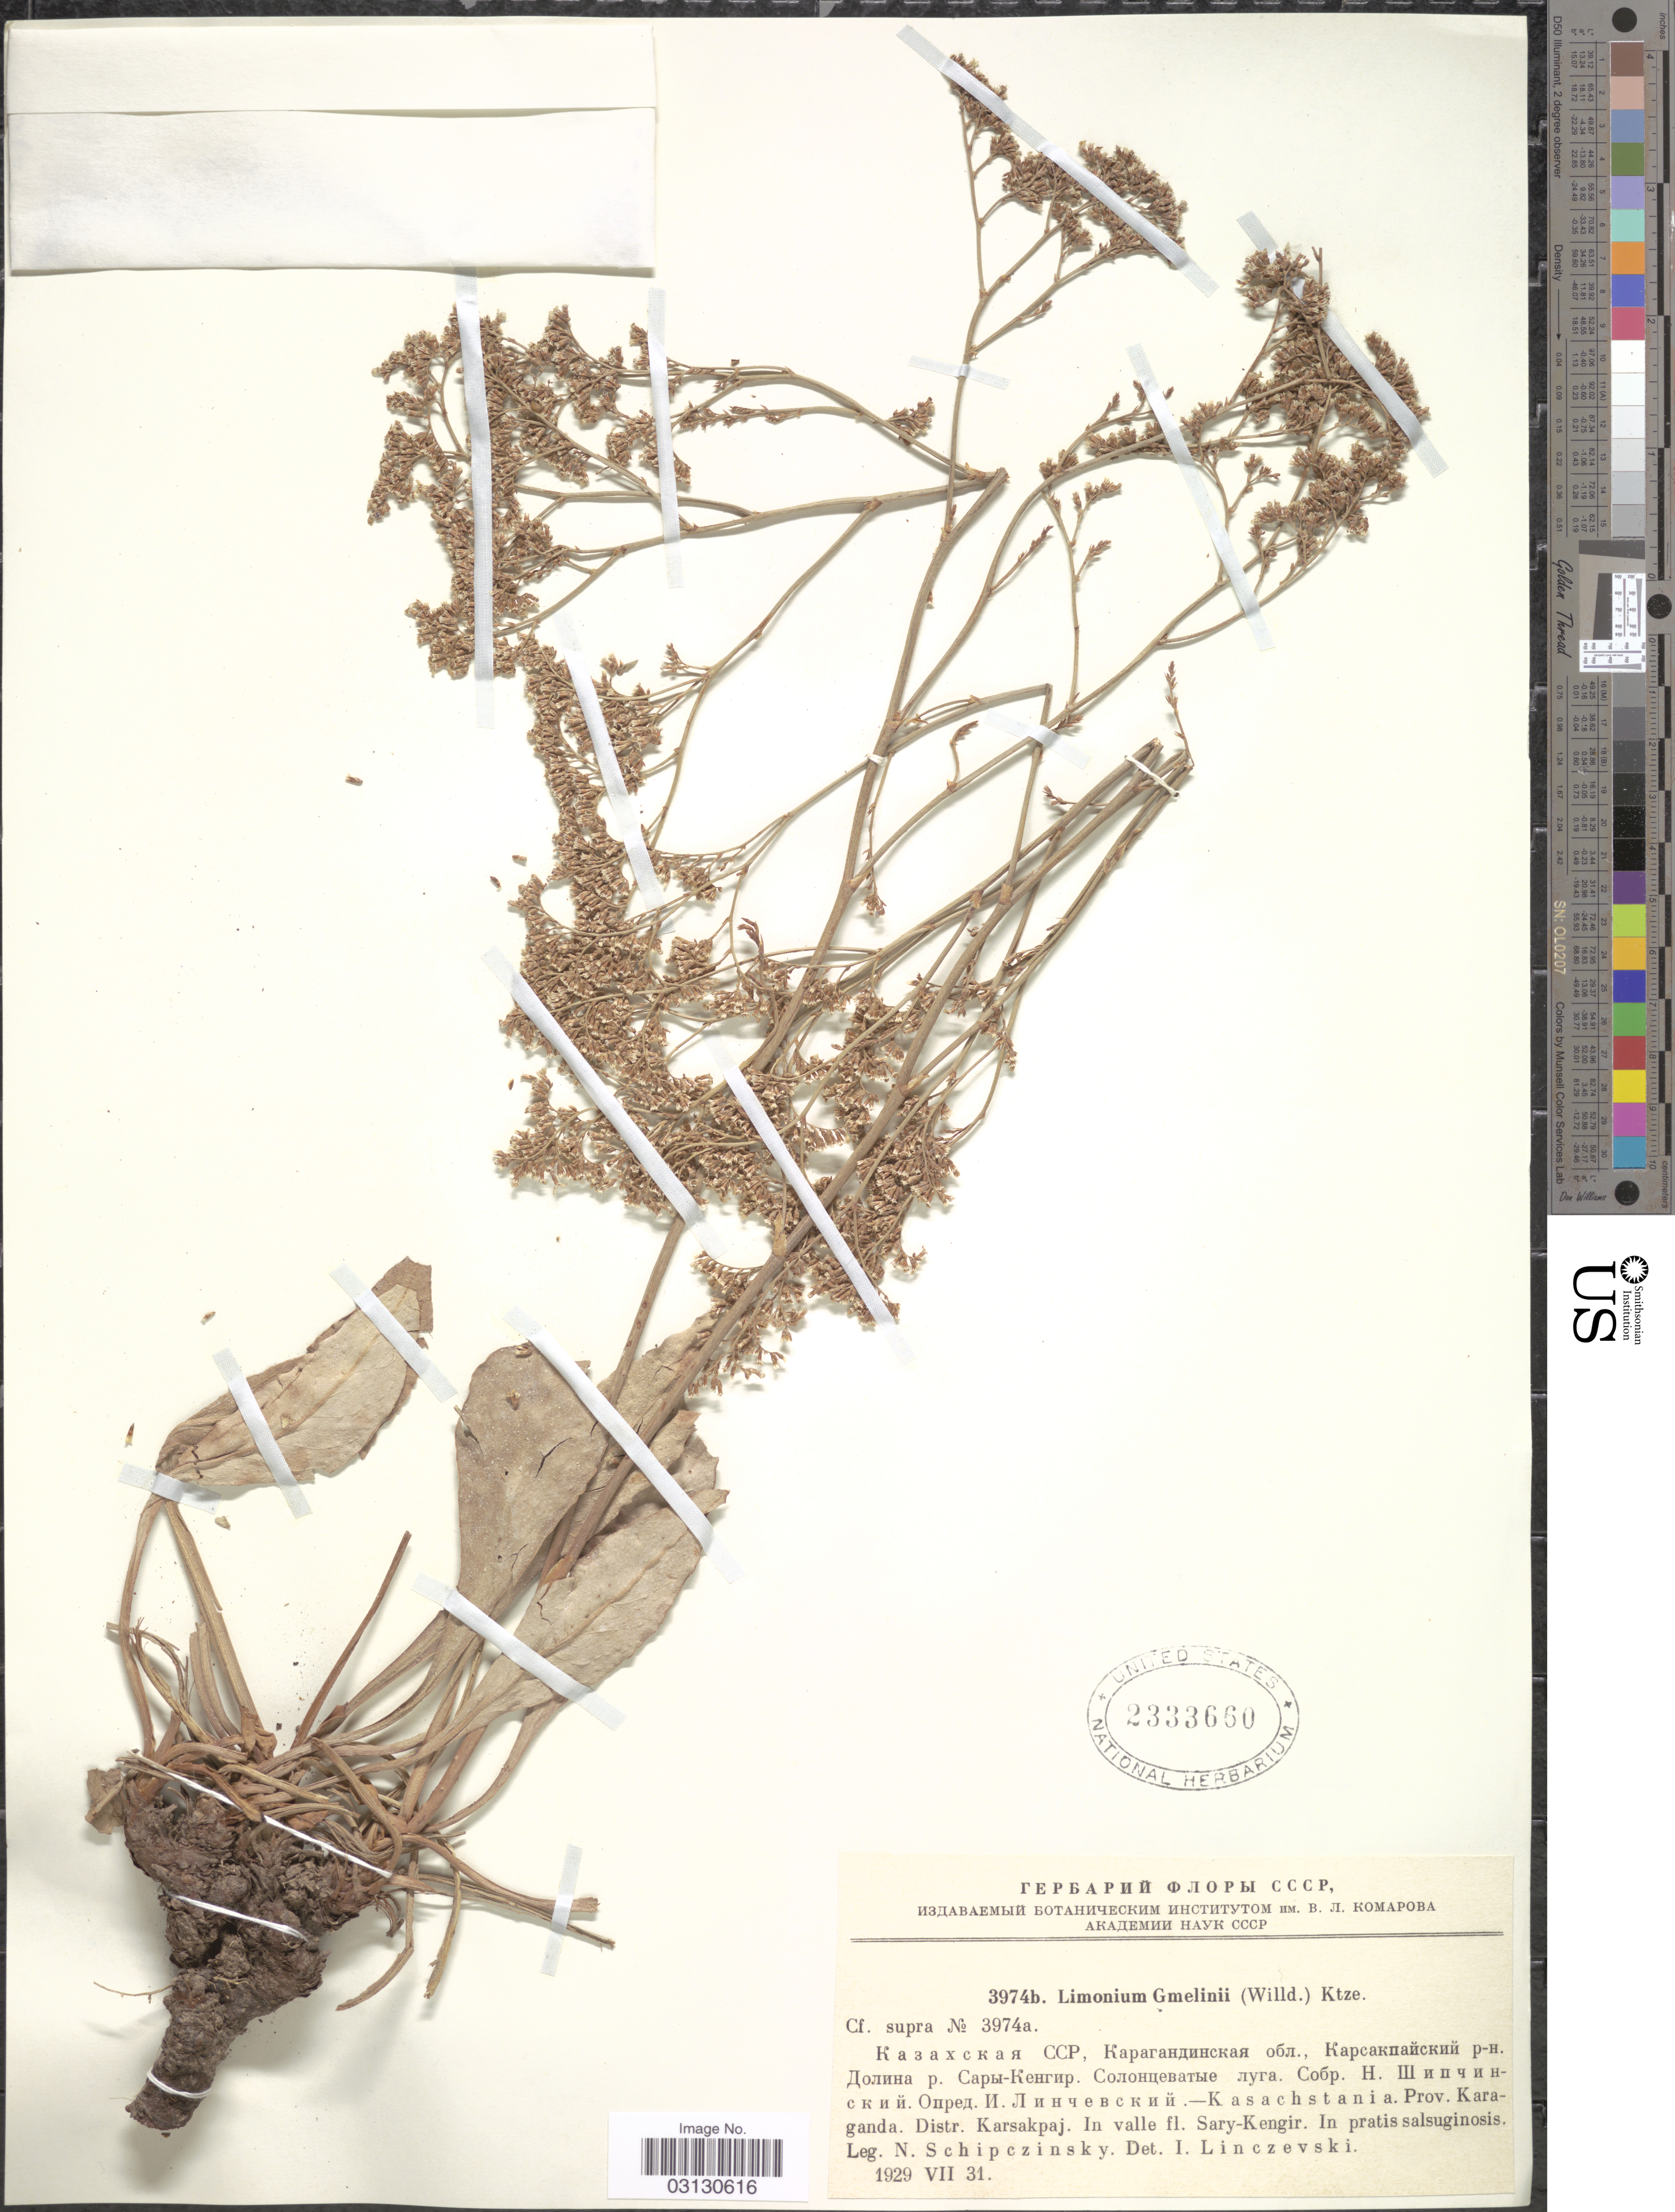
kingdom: Plantae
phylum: Tracheophyta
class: Magnoliopsida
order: Caryophyllales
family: Plumbaginaceae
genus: Limonium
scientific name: Limonium gmelinii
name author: (Willd.) Kuntze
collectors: N. Schipczinsky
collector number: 3974b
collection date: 1929-07-31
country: Kazakhstan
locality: Kasachstania, Prov. Karaganda, Distr. Karsakpaj, In valle fl. Sary-Kengir.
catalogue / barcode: US 2333660